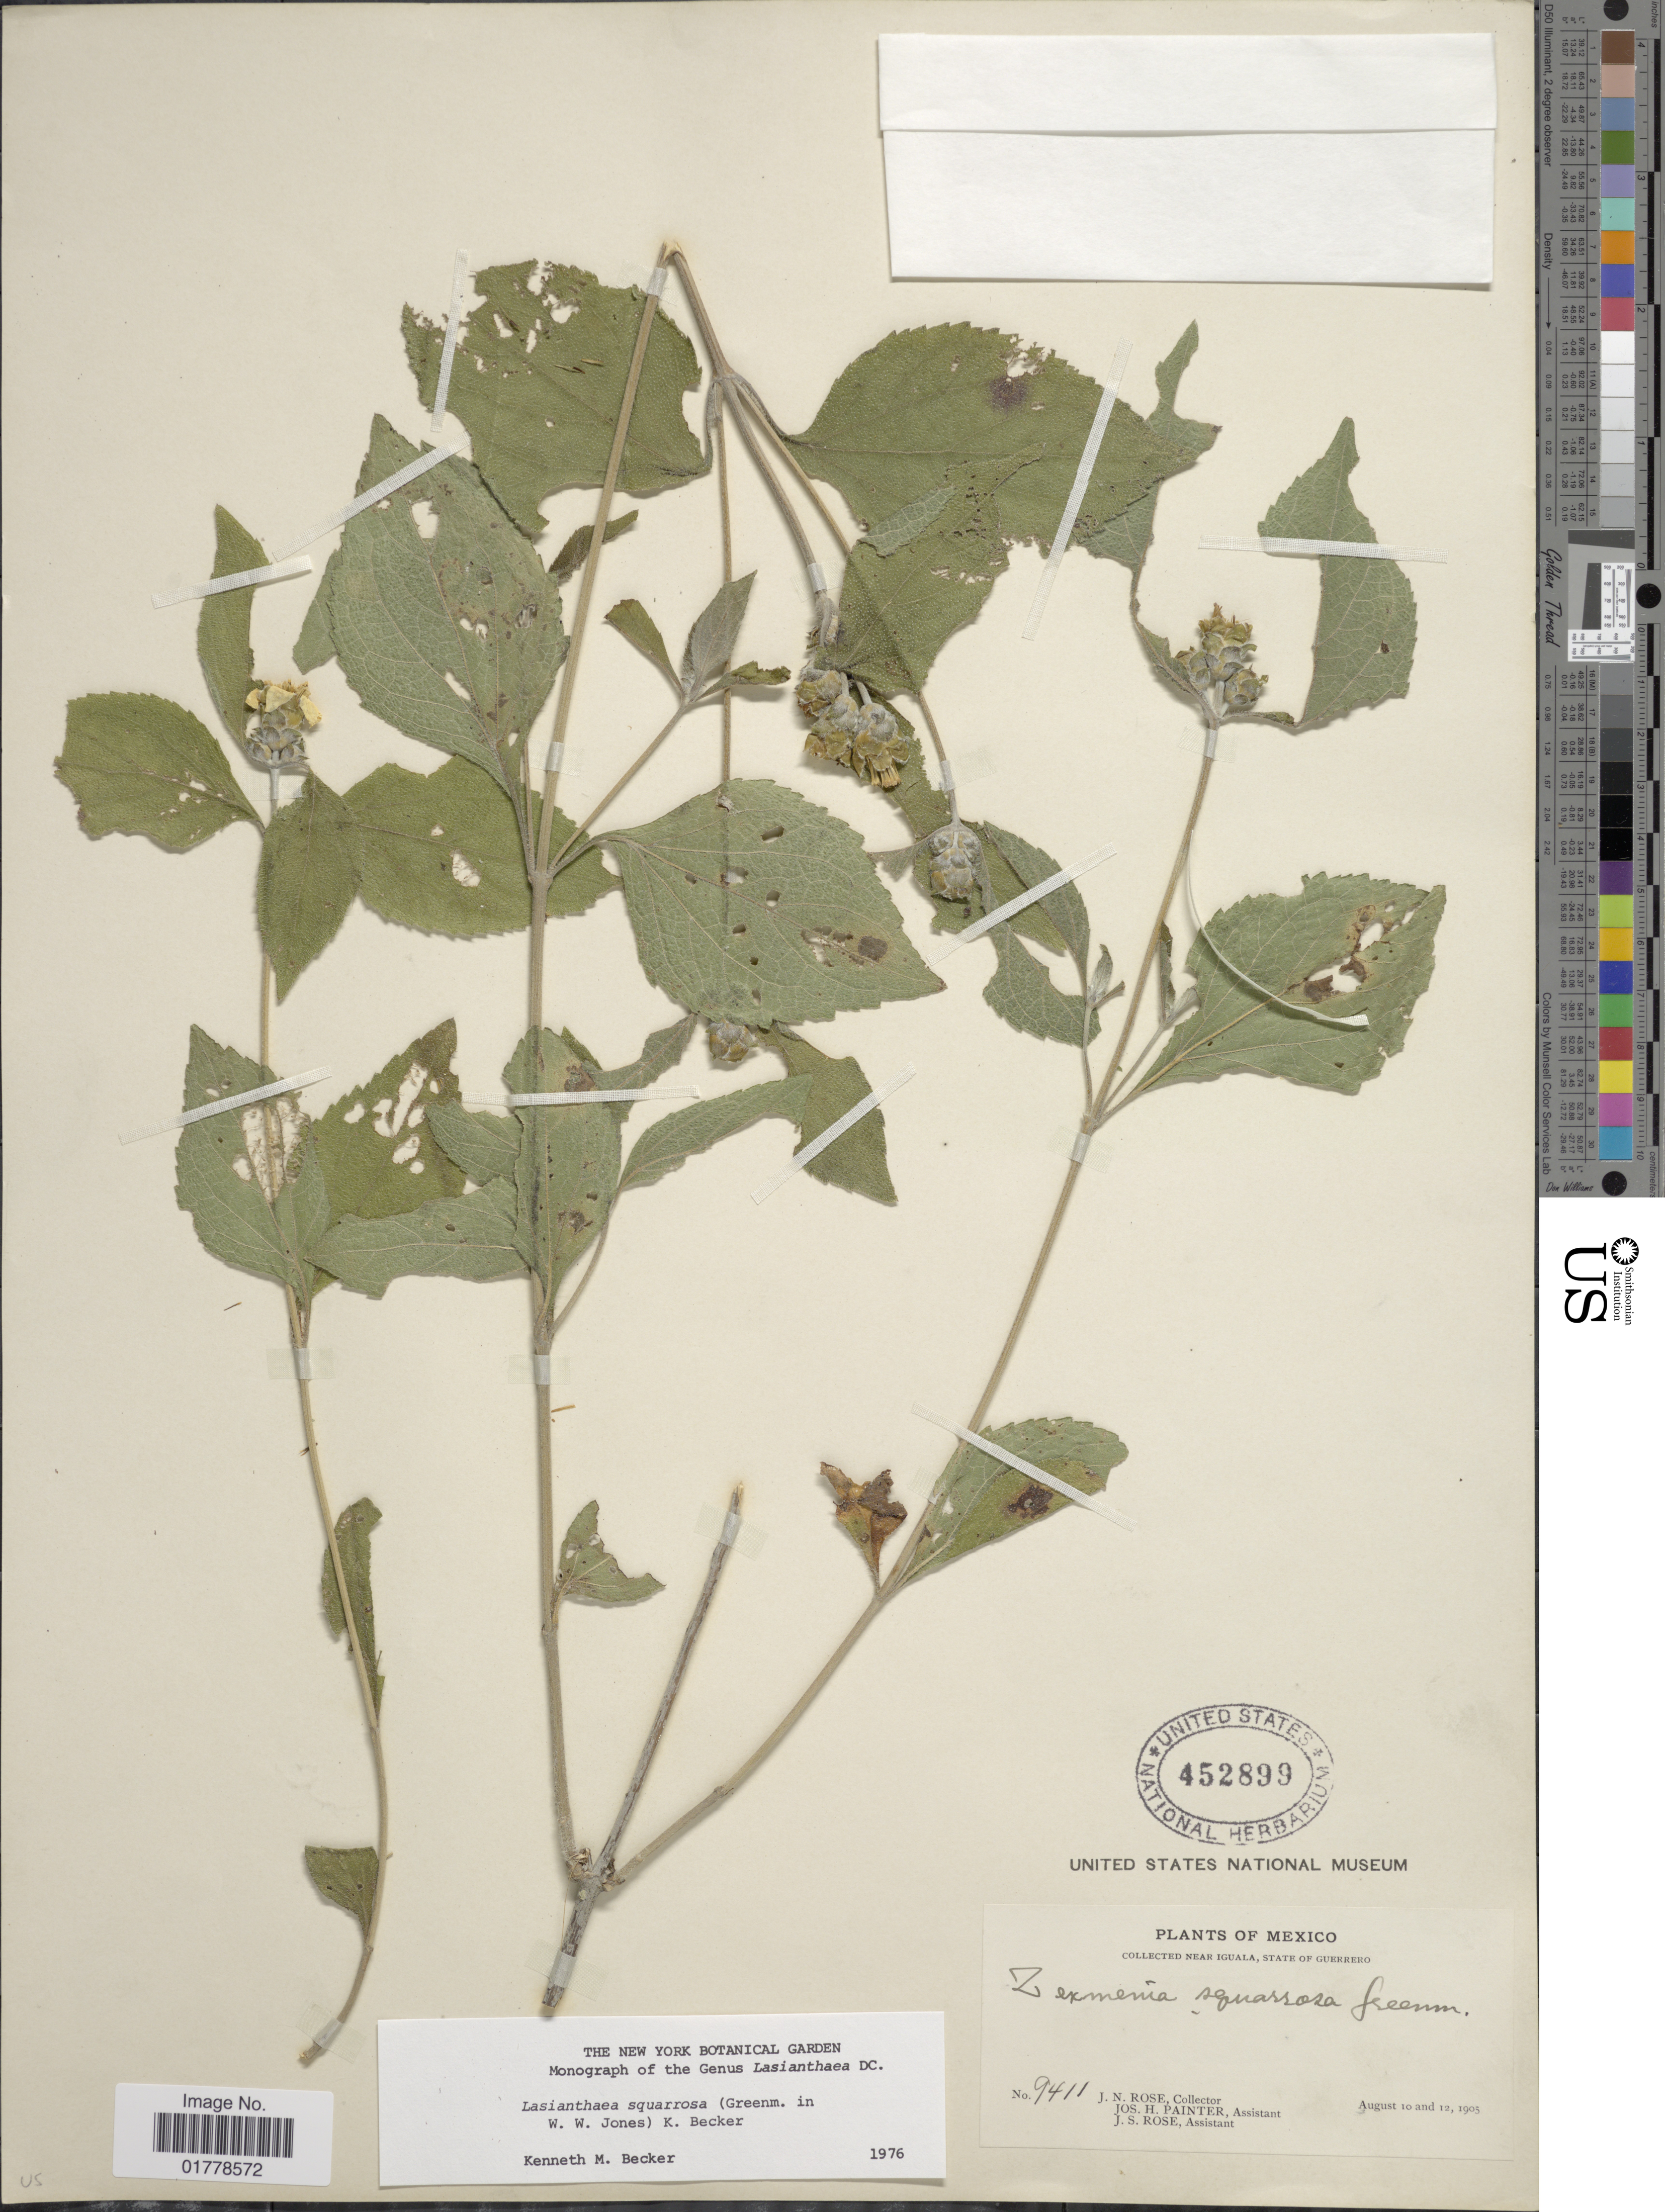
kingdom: Plantae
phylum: Tracheophyta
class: Magnoliopsida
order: Asterales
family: Asteraceae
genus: Lasianthaea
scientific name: Lasianthaea squarrosa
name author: (Greenm.) K.M. Becker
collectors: J. N. Rose, J. H. Painter & J. S. Rose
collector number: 9411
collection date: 1905-08-10/1905-08-12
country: Mexico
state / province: Guerrero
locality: Near Iguala, State of Guerrero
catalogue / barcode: US 452899